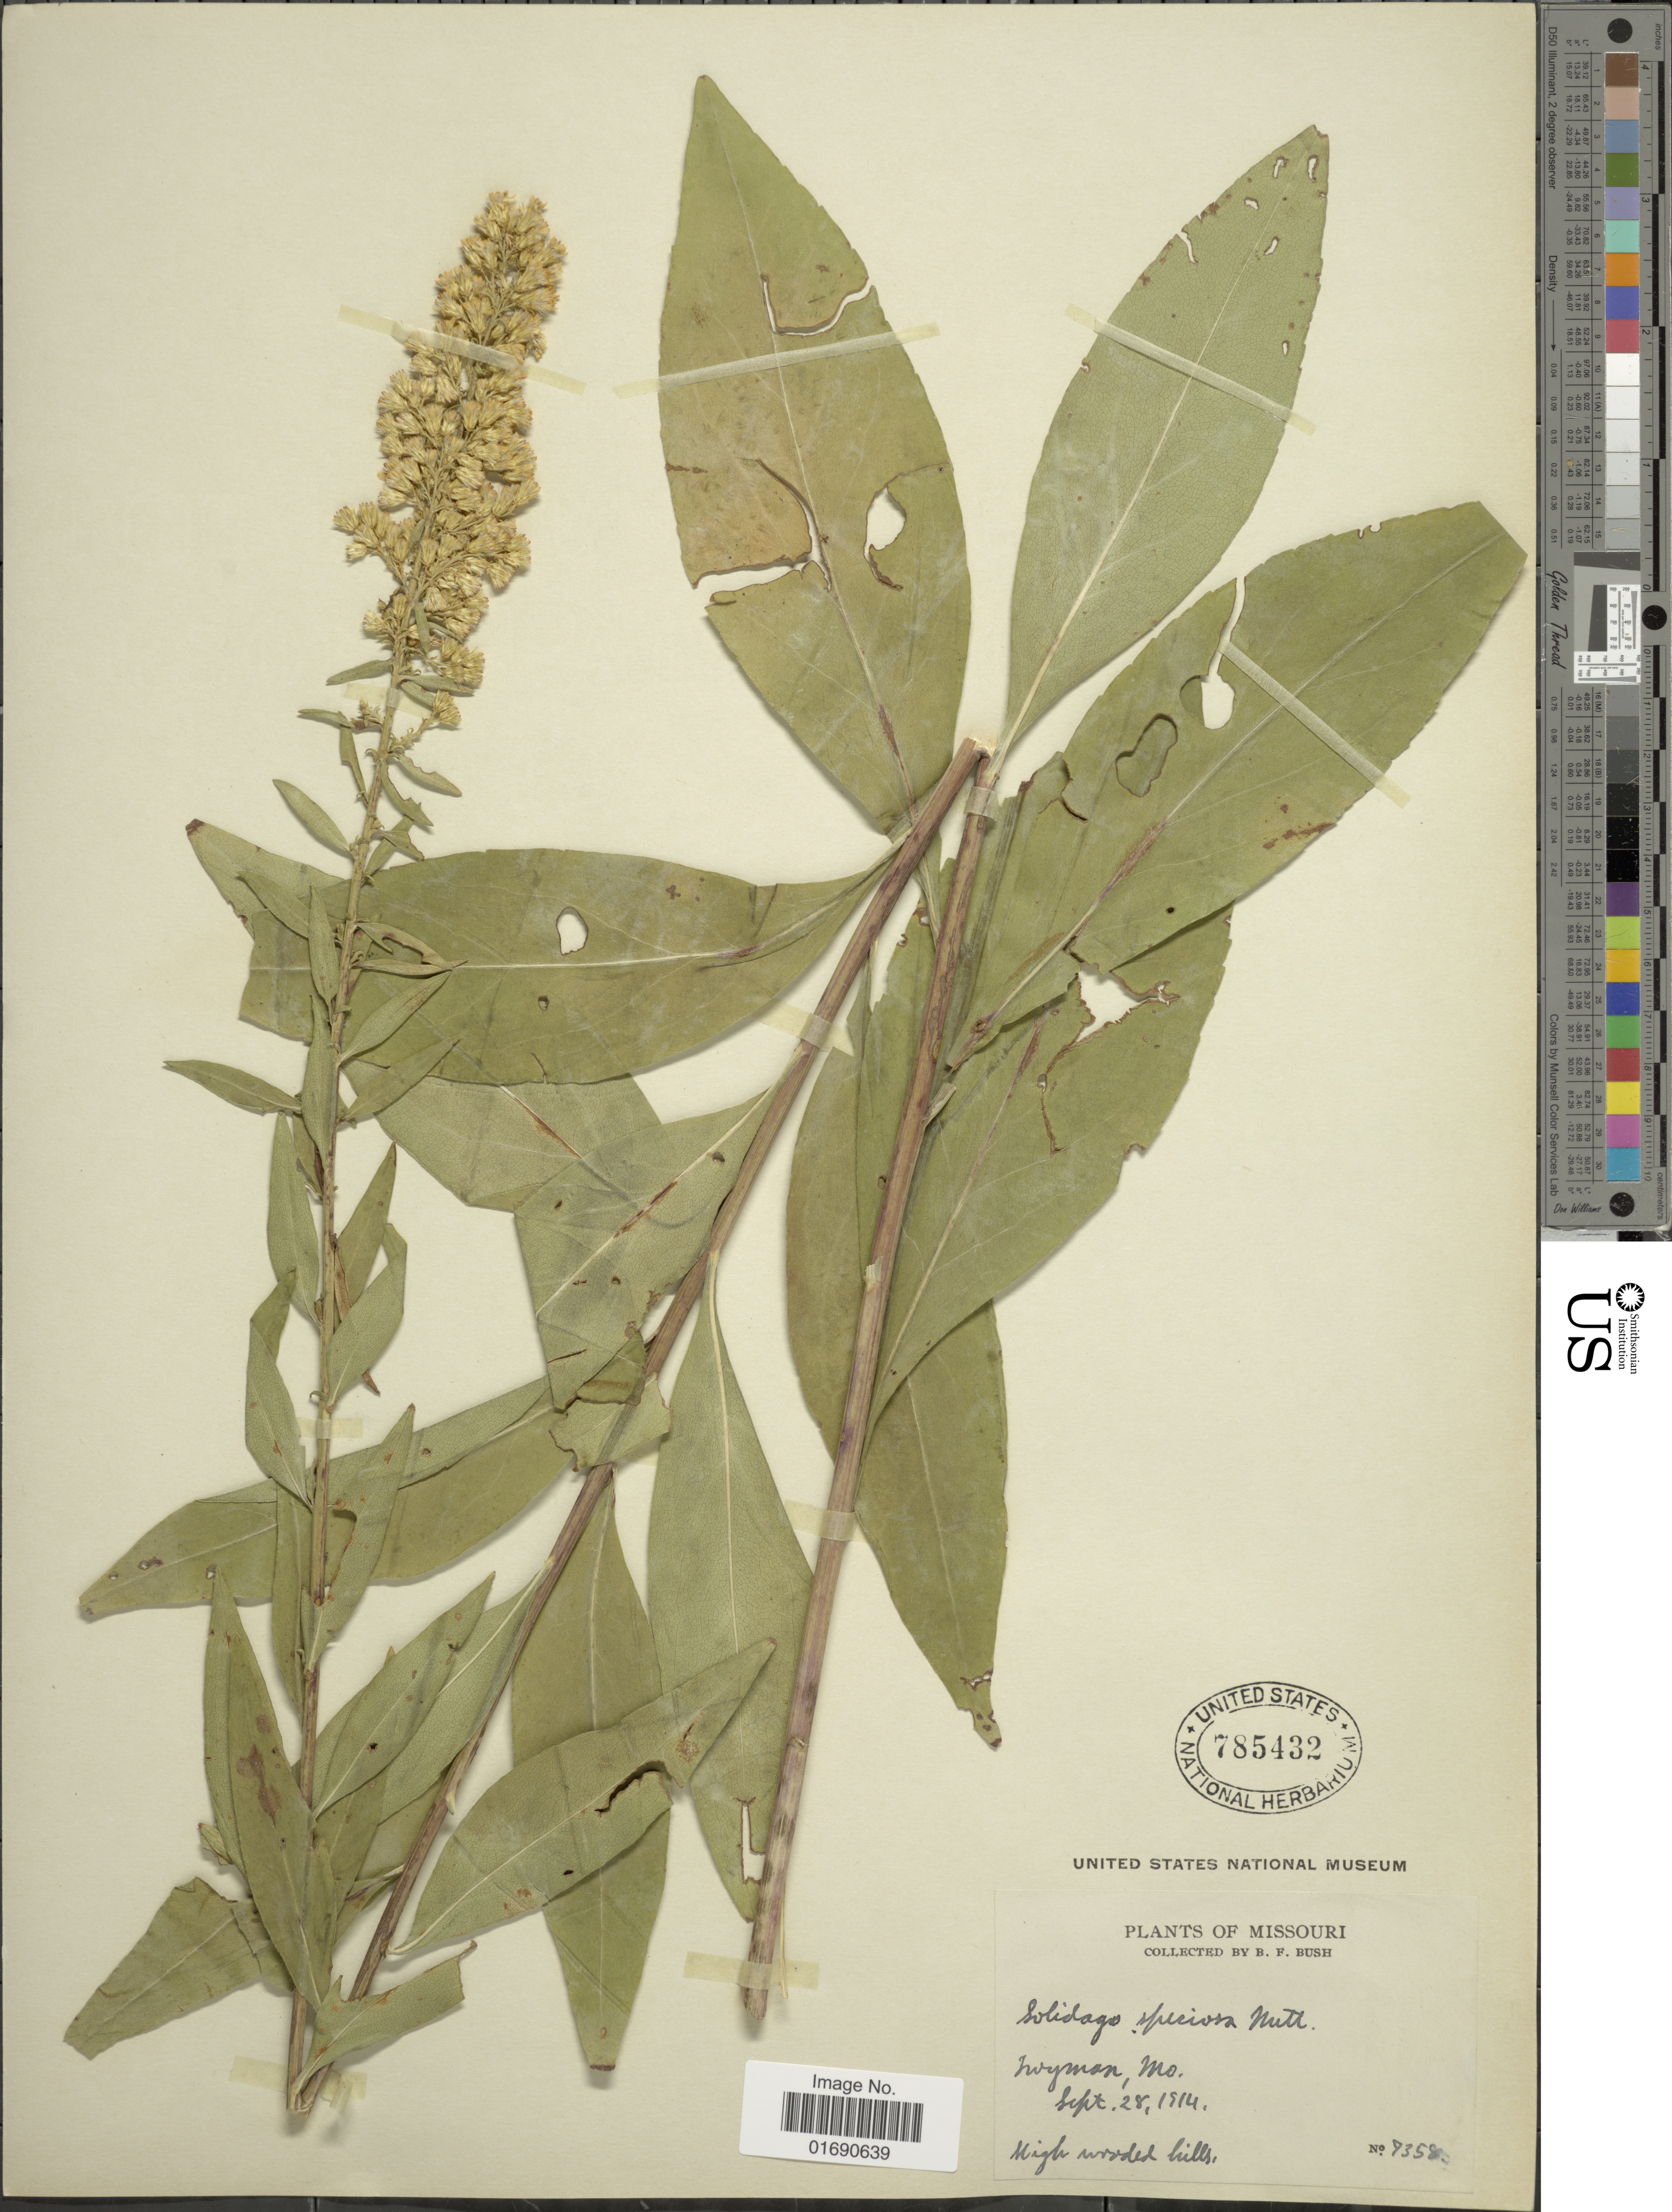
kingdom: Plantae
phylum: Tracheophyta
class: Magnoliopsida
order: Asterales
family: Asteraceae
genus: Solidago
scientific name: Solidago speciosa var. angustata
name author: Torr. & A. Gray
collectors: B. F. Bush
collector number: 7358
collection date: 1914-09-28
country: United States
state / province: Missouri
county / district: Jackson County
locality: Twyman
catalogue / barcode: US 785432